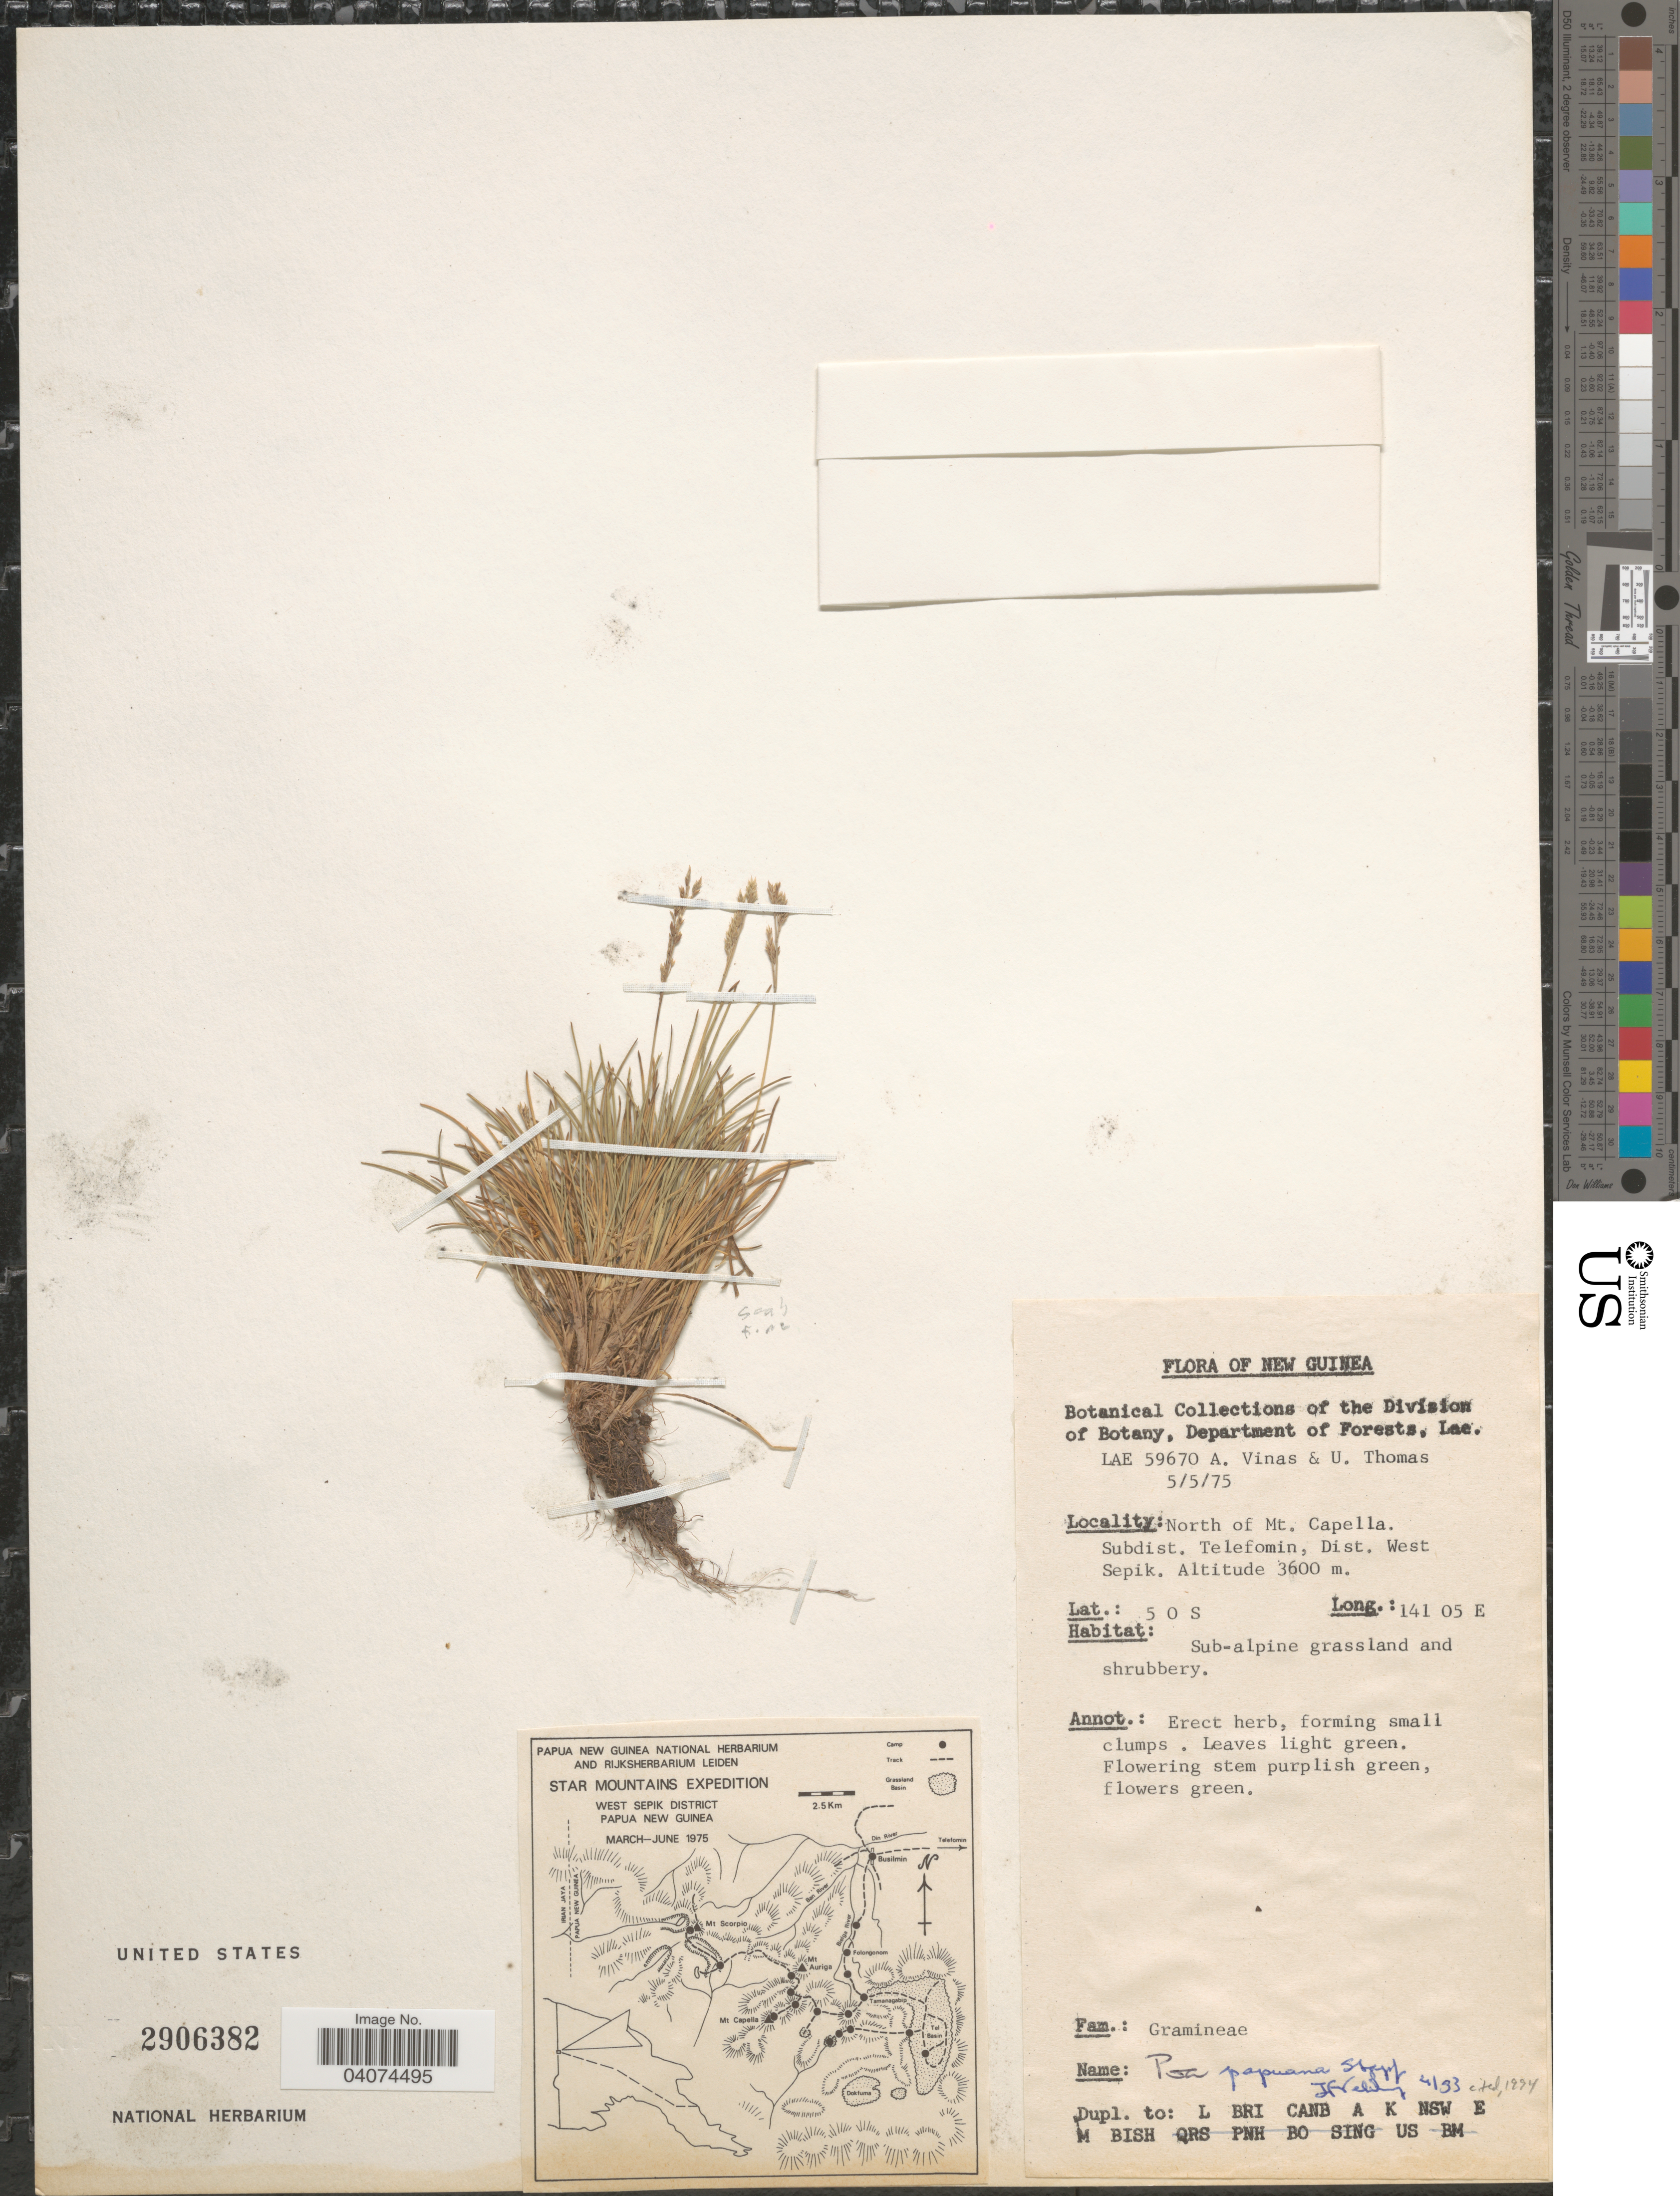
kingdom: Plantae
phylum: Tracheophyta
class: Liliopsida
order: Poales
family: Poaceae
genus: Poa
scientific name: Poa papuana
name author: Stapf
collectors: A. Vinas & U. Thomas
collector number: LAE 59670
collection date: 1975-05-05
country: Papua New Guinea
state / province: Sandaun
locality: Star Mountains Expedition. New Guinea. North of Mt. Capella. Subdist. Telefomin, Dist. West Sepik.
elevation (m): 3600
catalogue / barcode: US 2906382